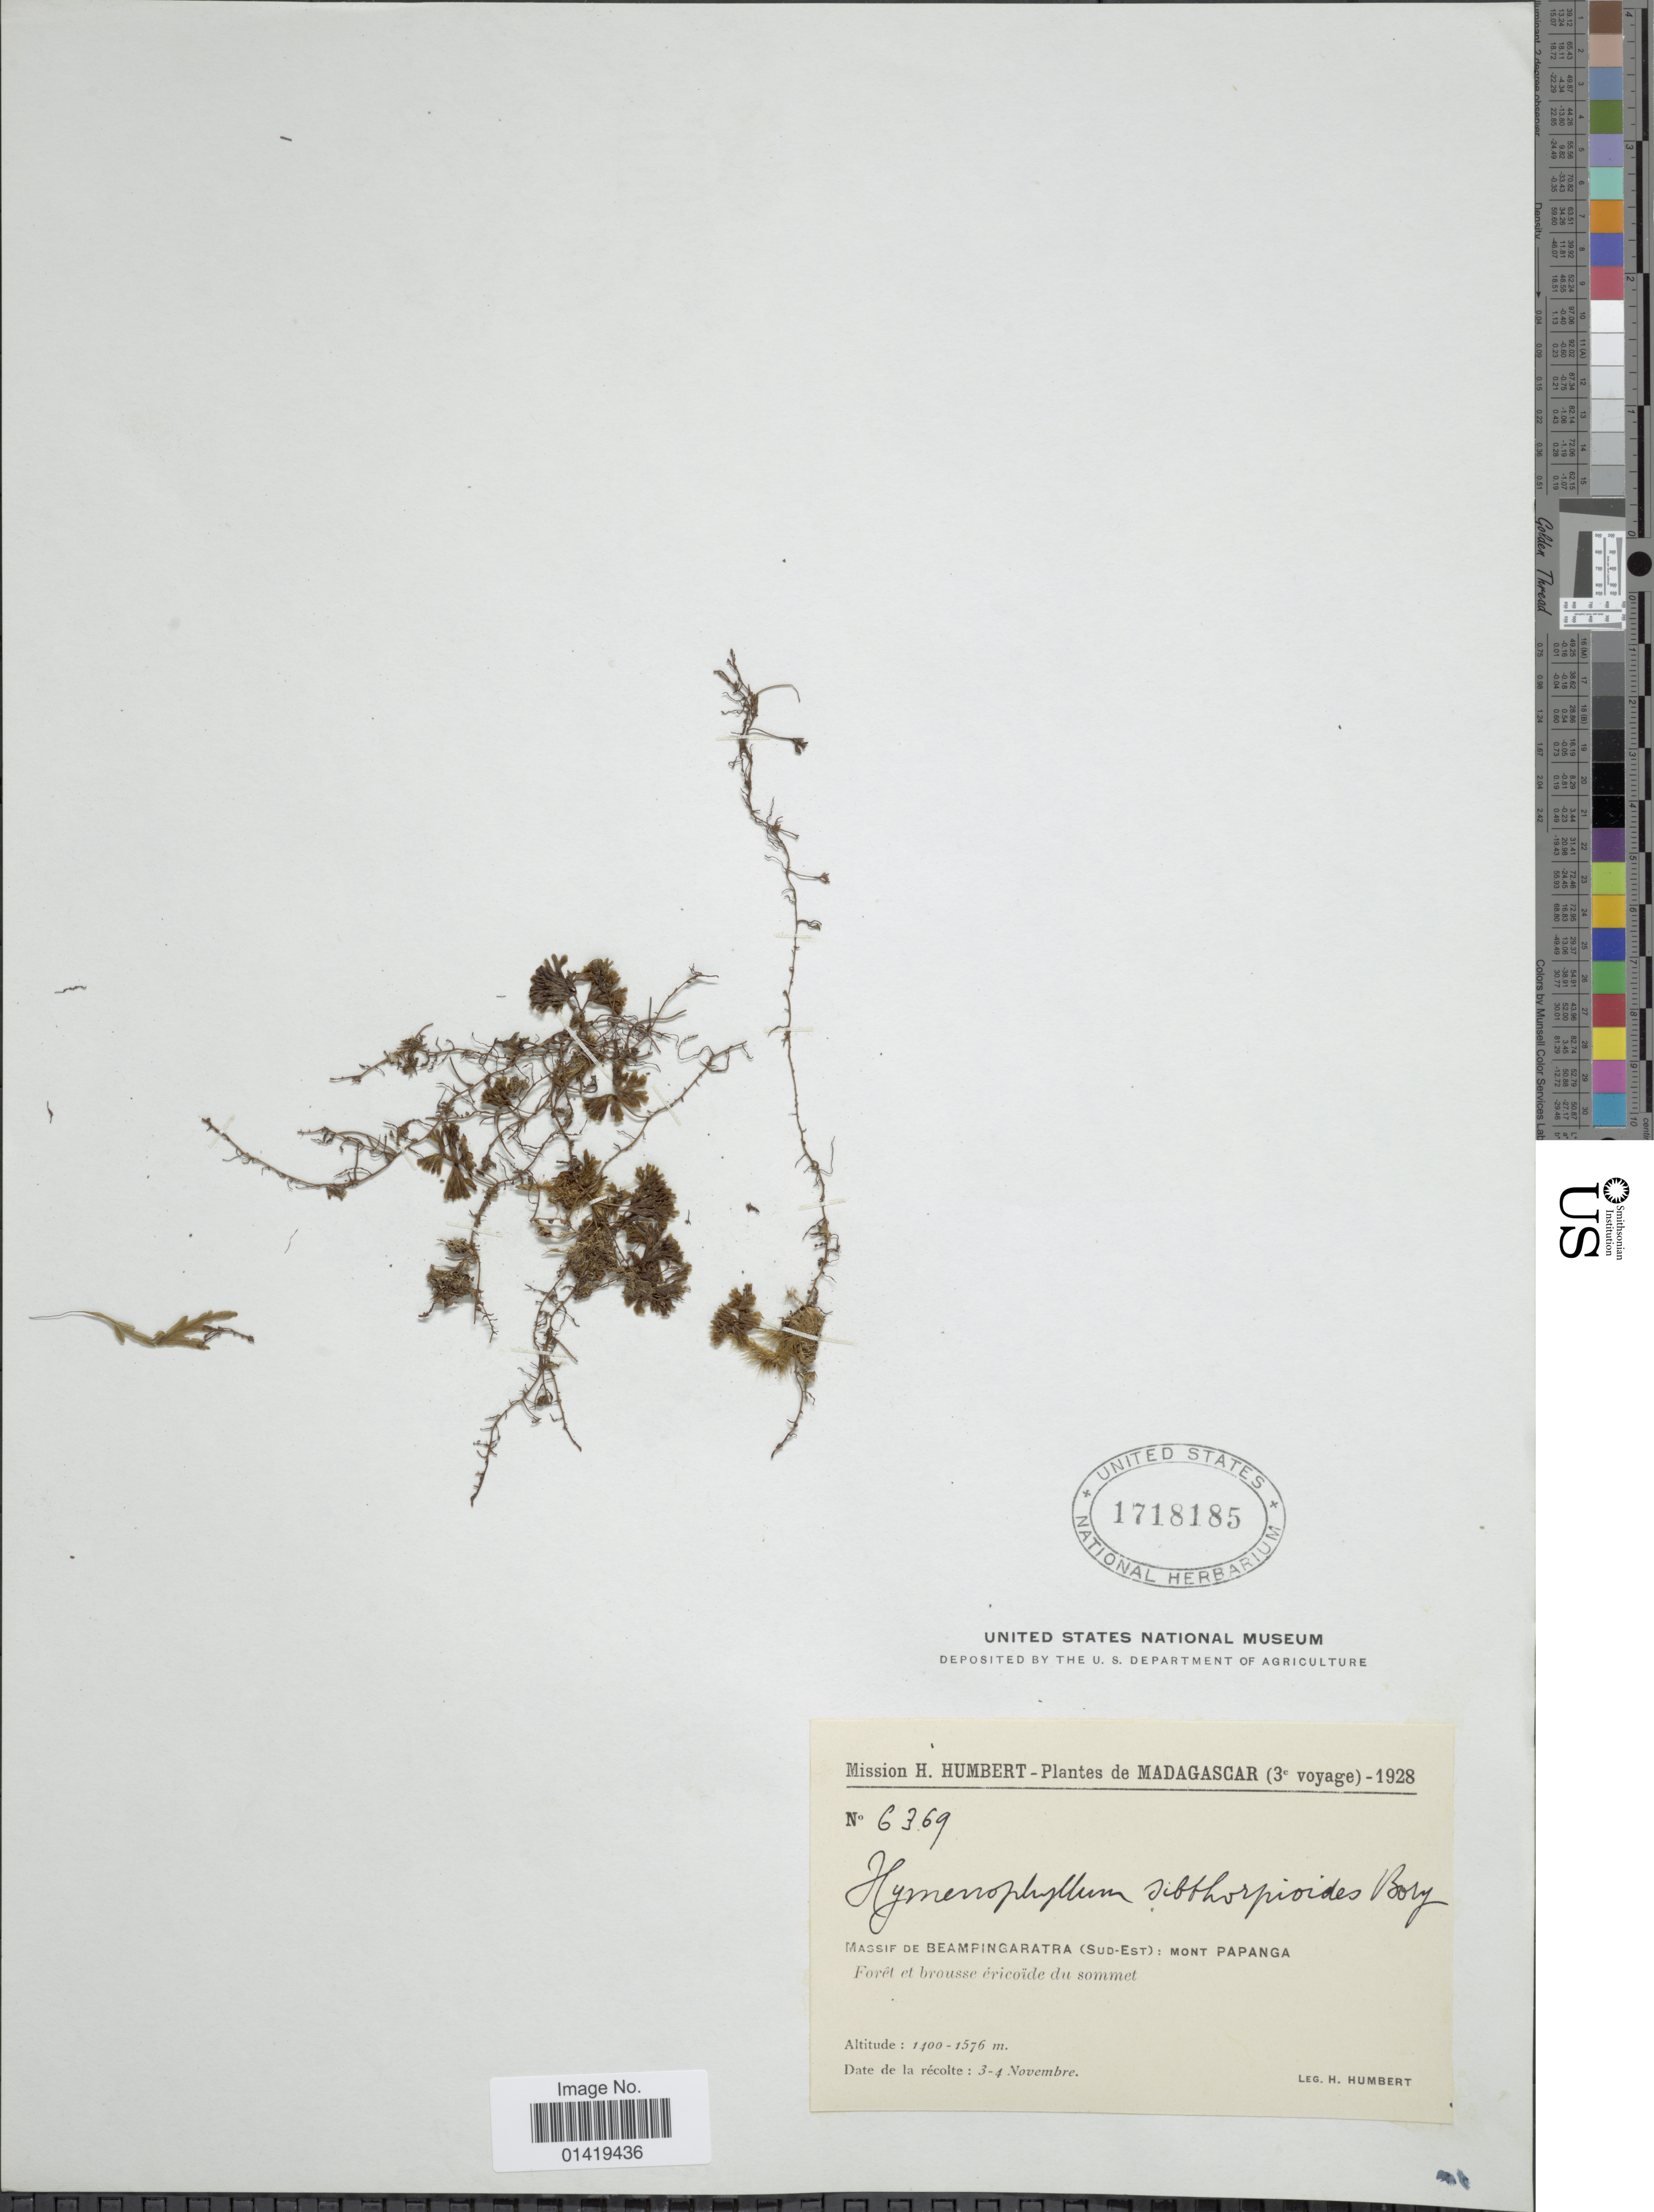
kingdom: Plantae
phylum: Tracheophyta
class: Polypodiopsida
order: Hymenophyllales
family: Hymenophyllaceae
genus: Hymenophyllum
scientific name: Hymenophyllum parvulum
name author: C. Chr.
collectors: H. Humbert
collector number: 6369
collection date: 1928-11-03/1928-11-04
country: Madagascar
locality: Massif de Beampingaratra (Sud-Est): Mont Papanga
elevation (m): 1400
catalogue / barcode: US 1718185